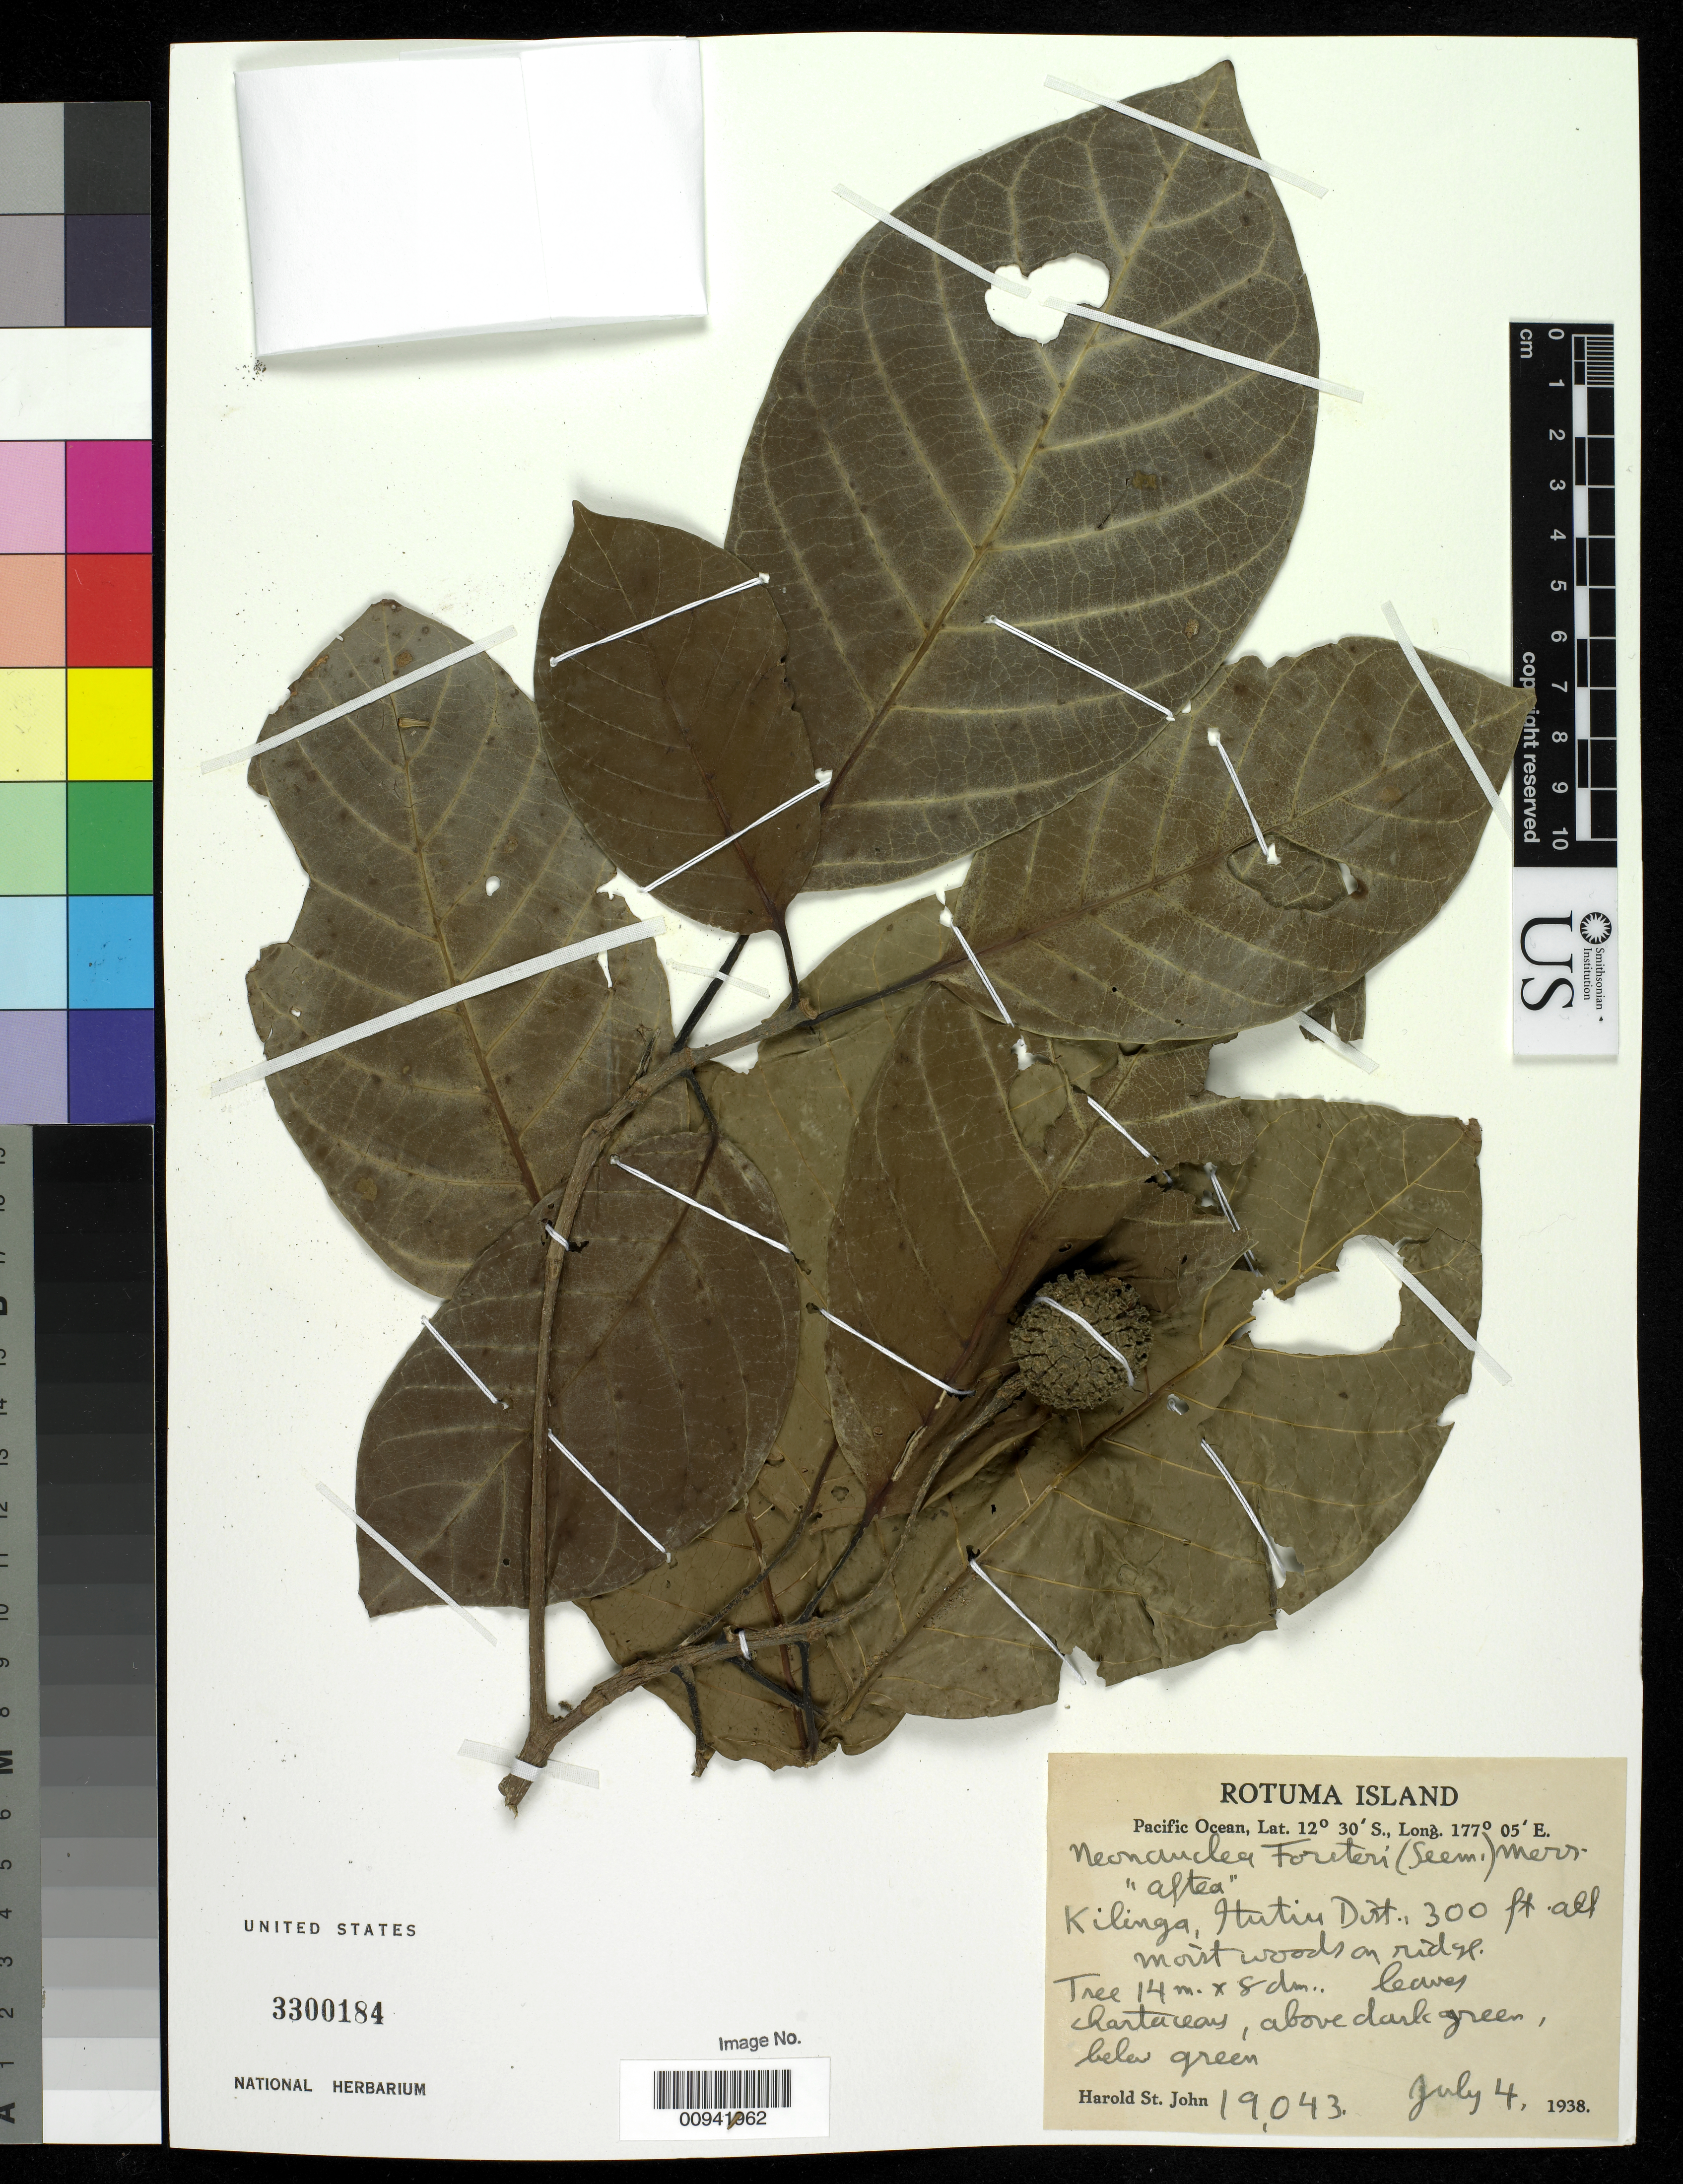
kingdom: Plantae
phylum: Tracheophyta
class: Magnoliopsida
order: Gentianales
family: Rubiaceae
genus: Neonauclea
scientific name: Neonauclea forsteri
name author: (Seem.) Merr.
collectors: H. St. John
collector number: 19043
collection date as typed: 04 Jul 1938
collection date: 1938-07-04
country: Fiji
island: Rotuma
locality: Kilinga, Itutiu Dist.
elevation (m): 91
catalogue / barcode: US 3300184